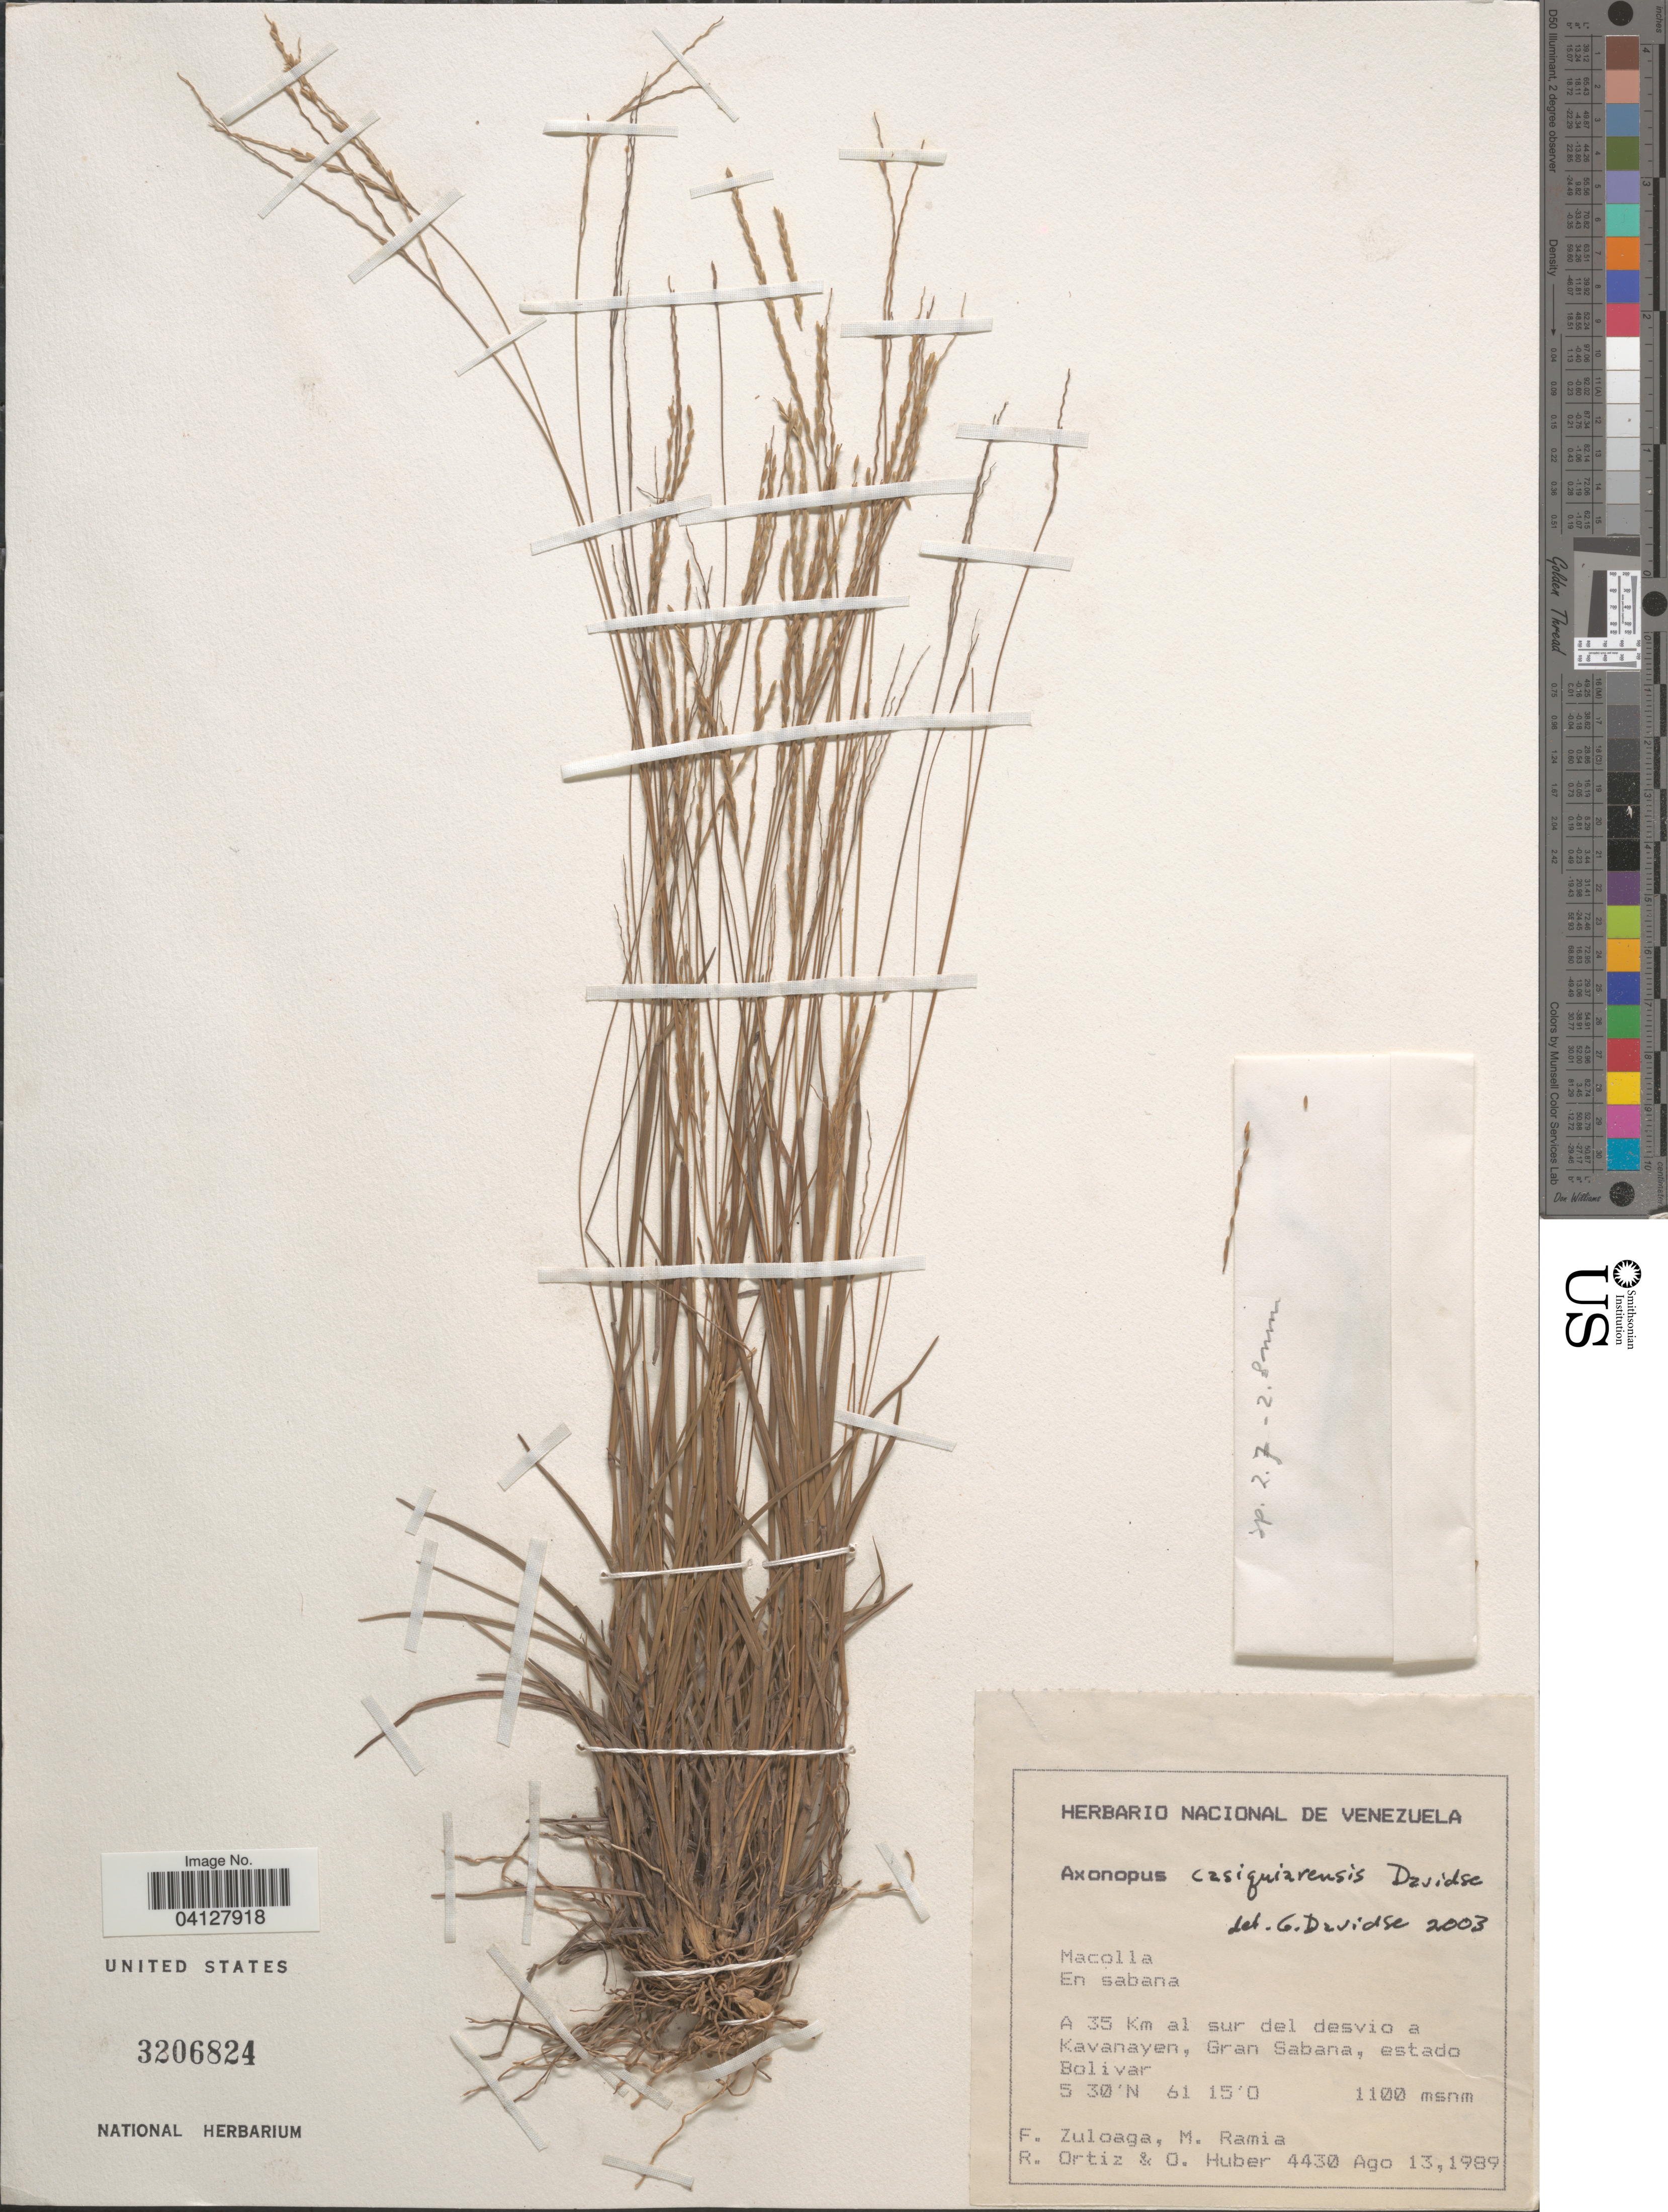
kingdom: Plantae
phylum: Tracheophyta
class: Liliopsida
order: Poales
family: Poaceae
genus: Axonopus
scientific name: Axonopus sp.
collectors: F. Zuloaga, M. Ramia, R. Ortiz & O. Huber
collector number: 4430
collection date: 1989-08-13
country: Venezuela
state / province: Bolivar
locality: A 35 Km al sur del desvio a Kavanayen, Gran Sabana.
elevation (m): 1100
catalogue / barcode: US 3206824